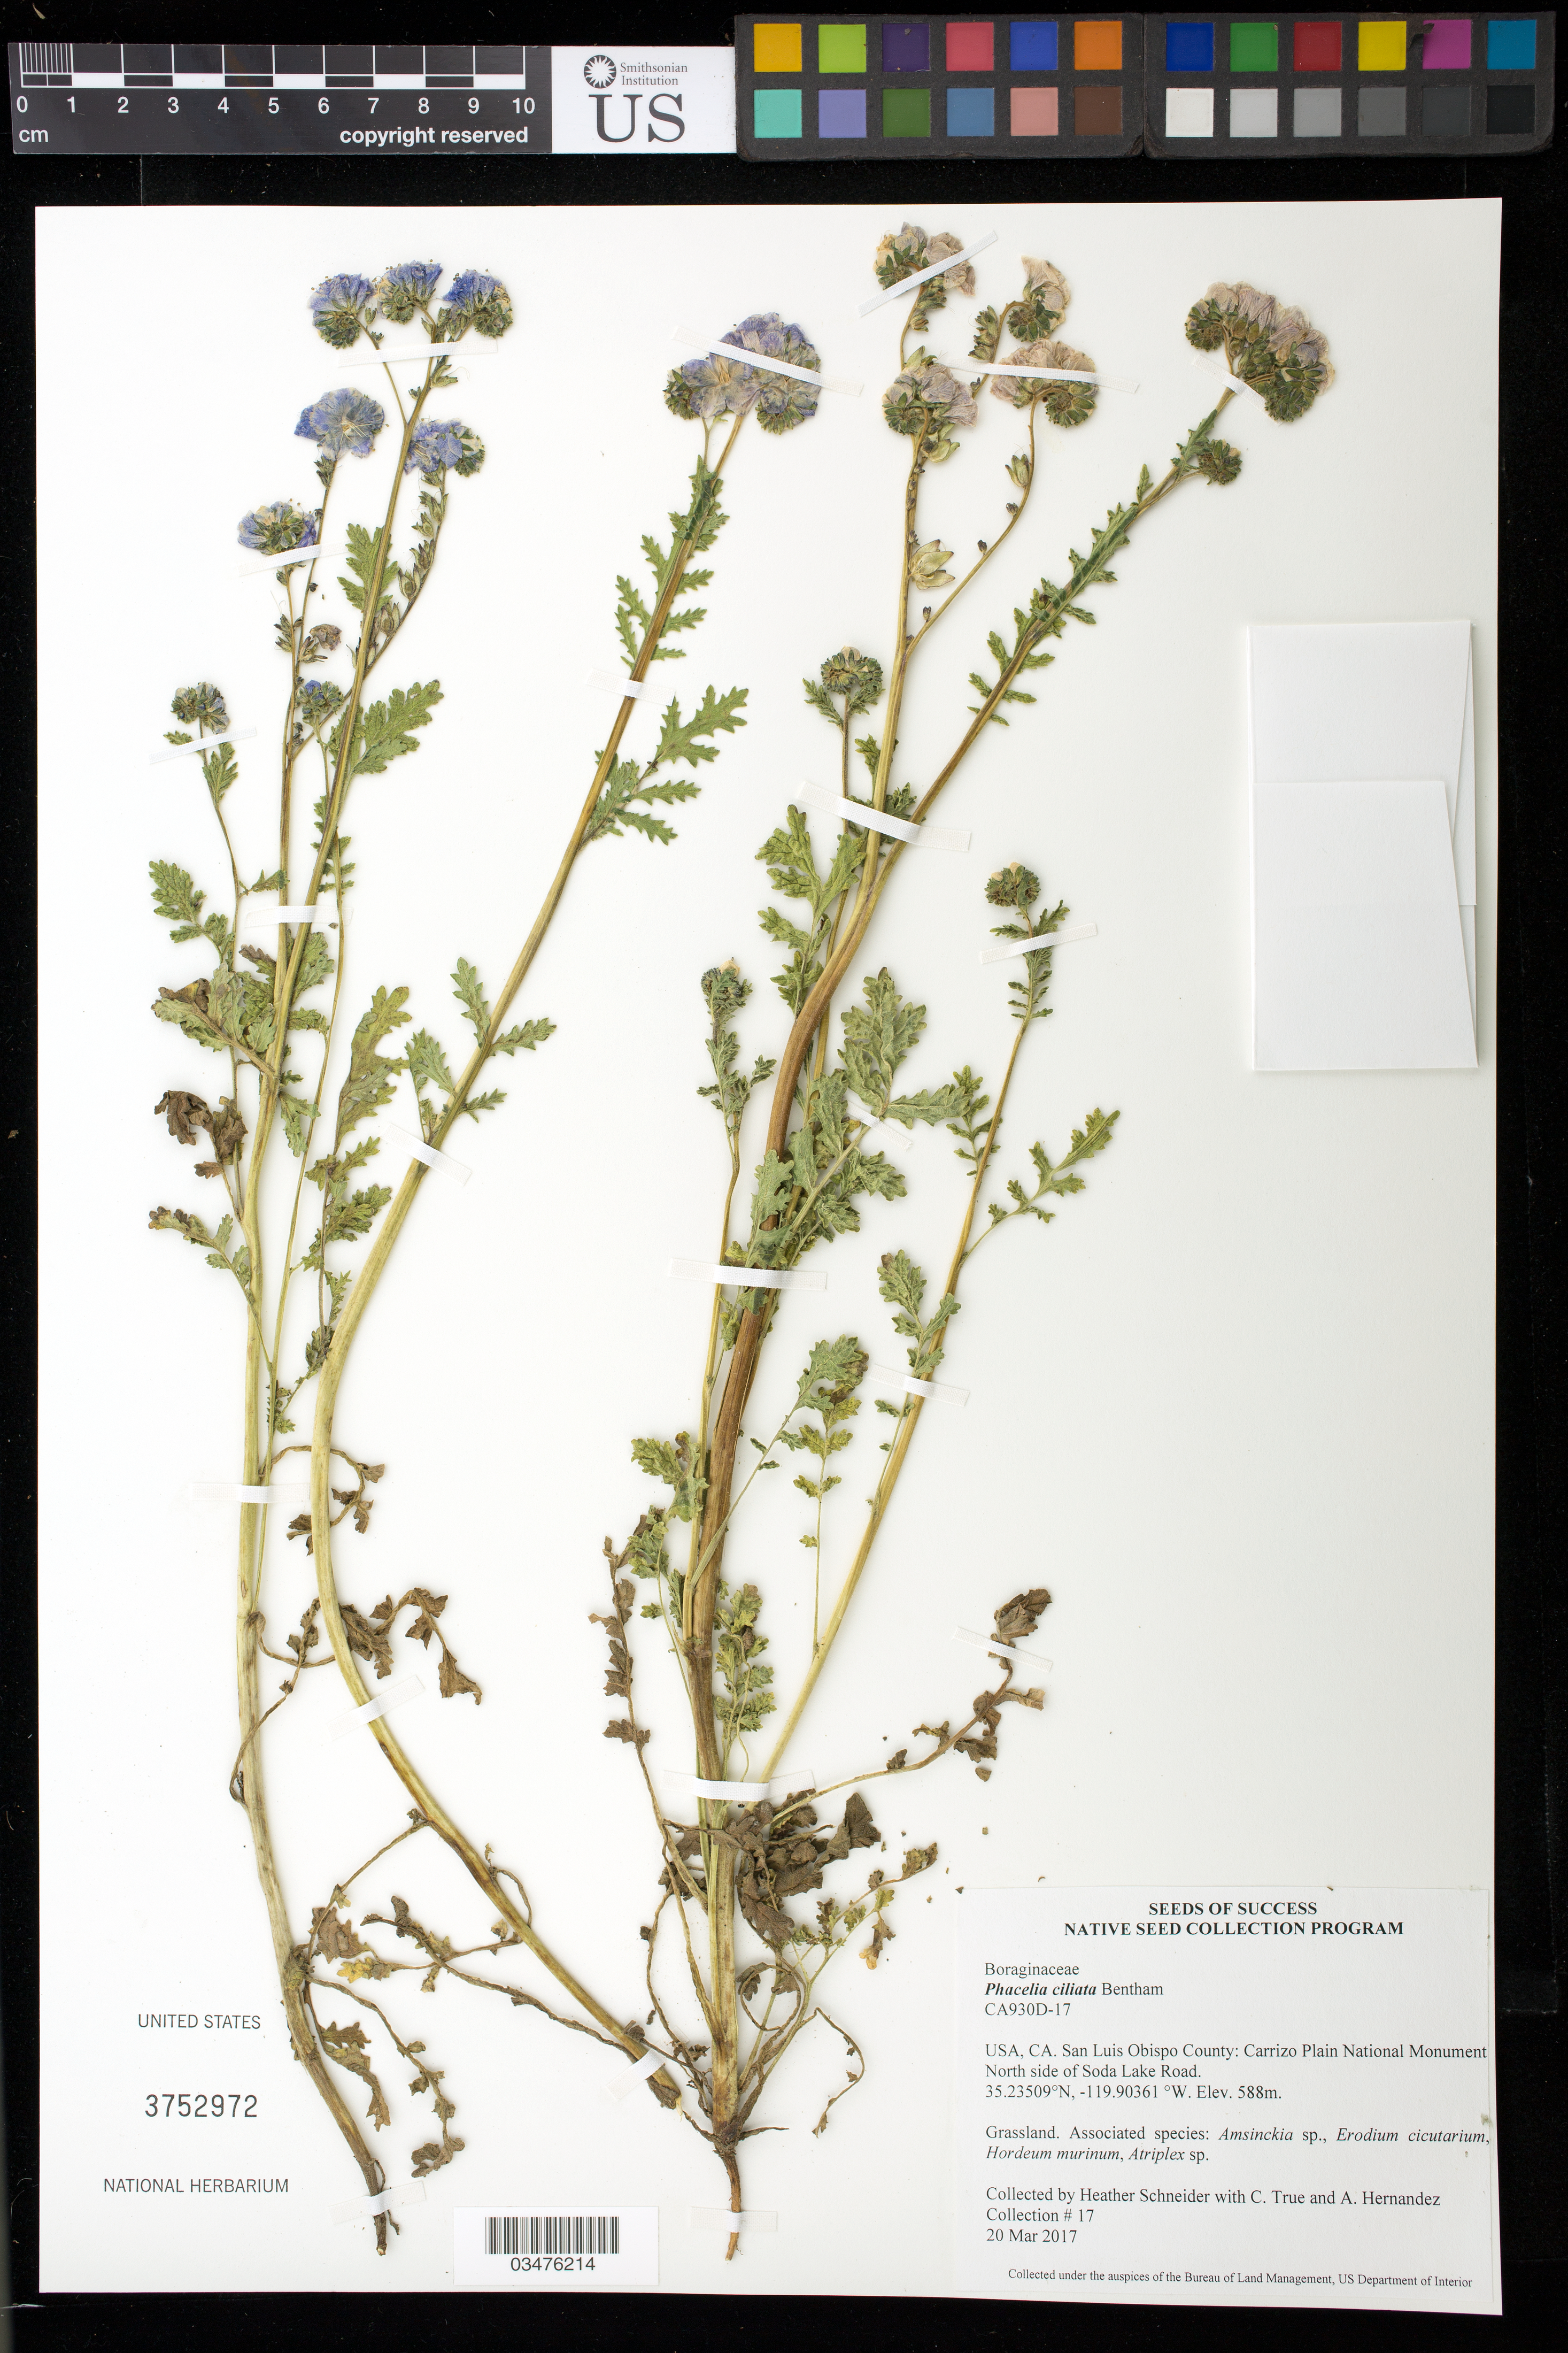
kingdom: Plantae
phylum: Tracheophyta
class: Magnoliopsida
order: Boraginales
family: Hydrophyllaceae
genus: Phacelia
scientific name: Phacelia ciliata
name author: Benth.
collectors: H. Schneider, C. True & A. Hernandez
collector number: CA930D-17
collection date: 2017-03-20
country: United States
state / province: California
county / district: San Luis Obispo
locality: Carrizo Plain National Monument, Soda Lake Rd.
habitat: grassland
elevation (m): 588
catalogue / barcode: US 3752972